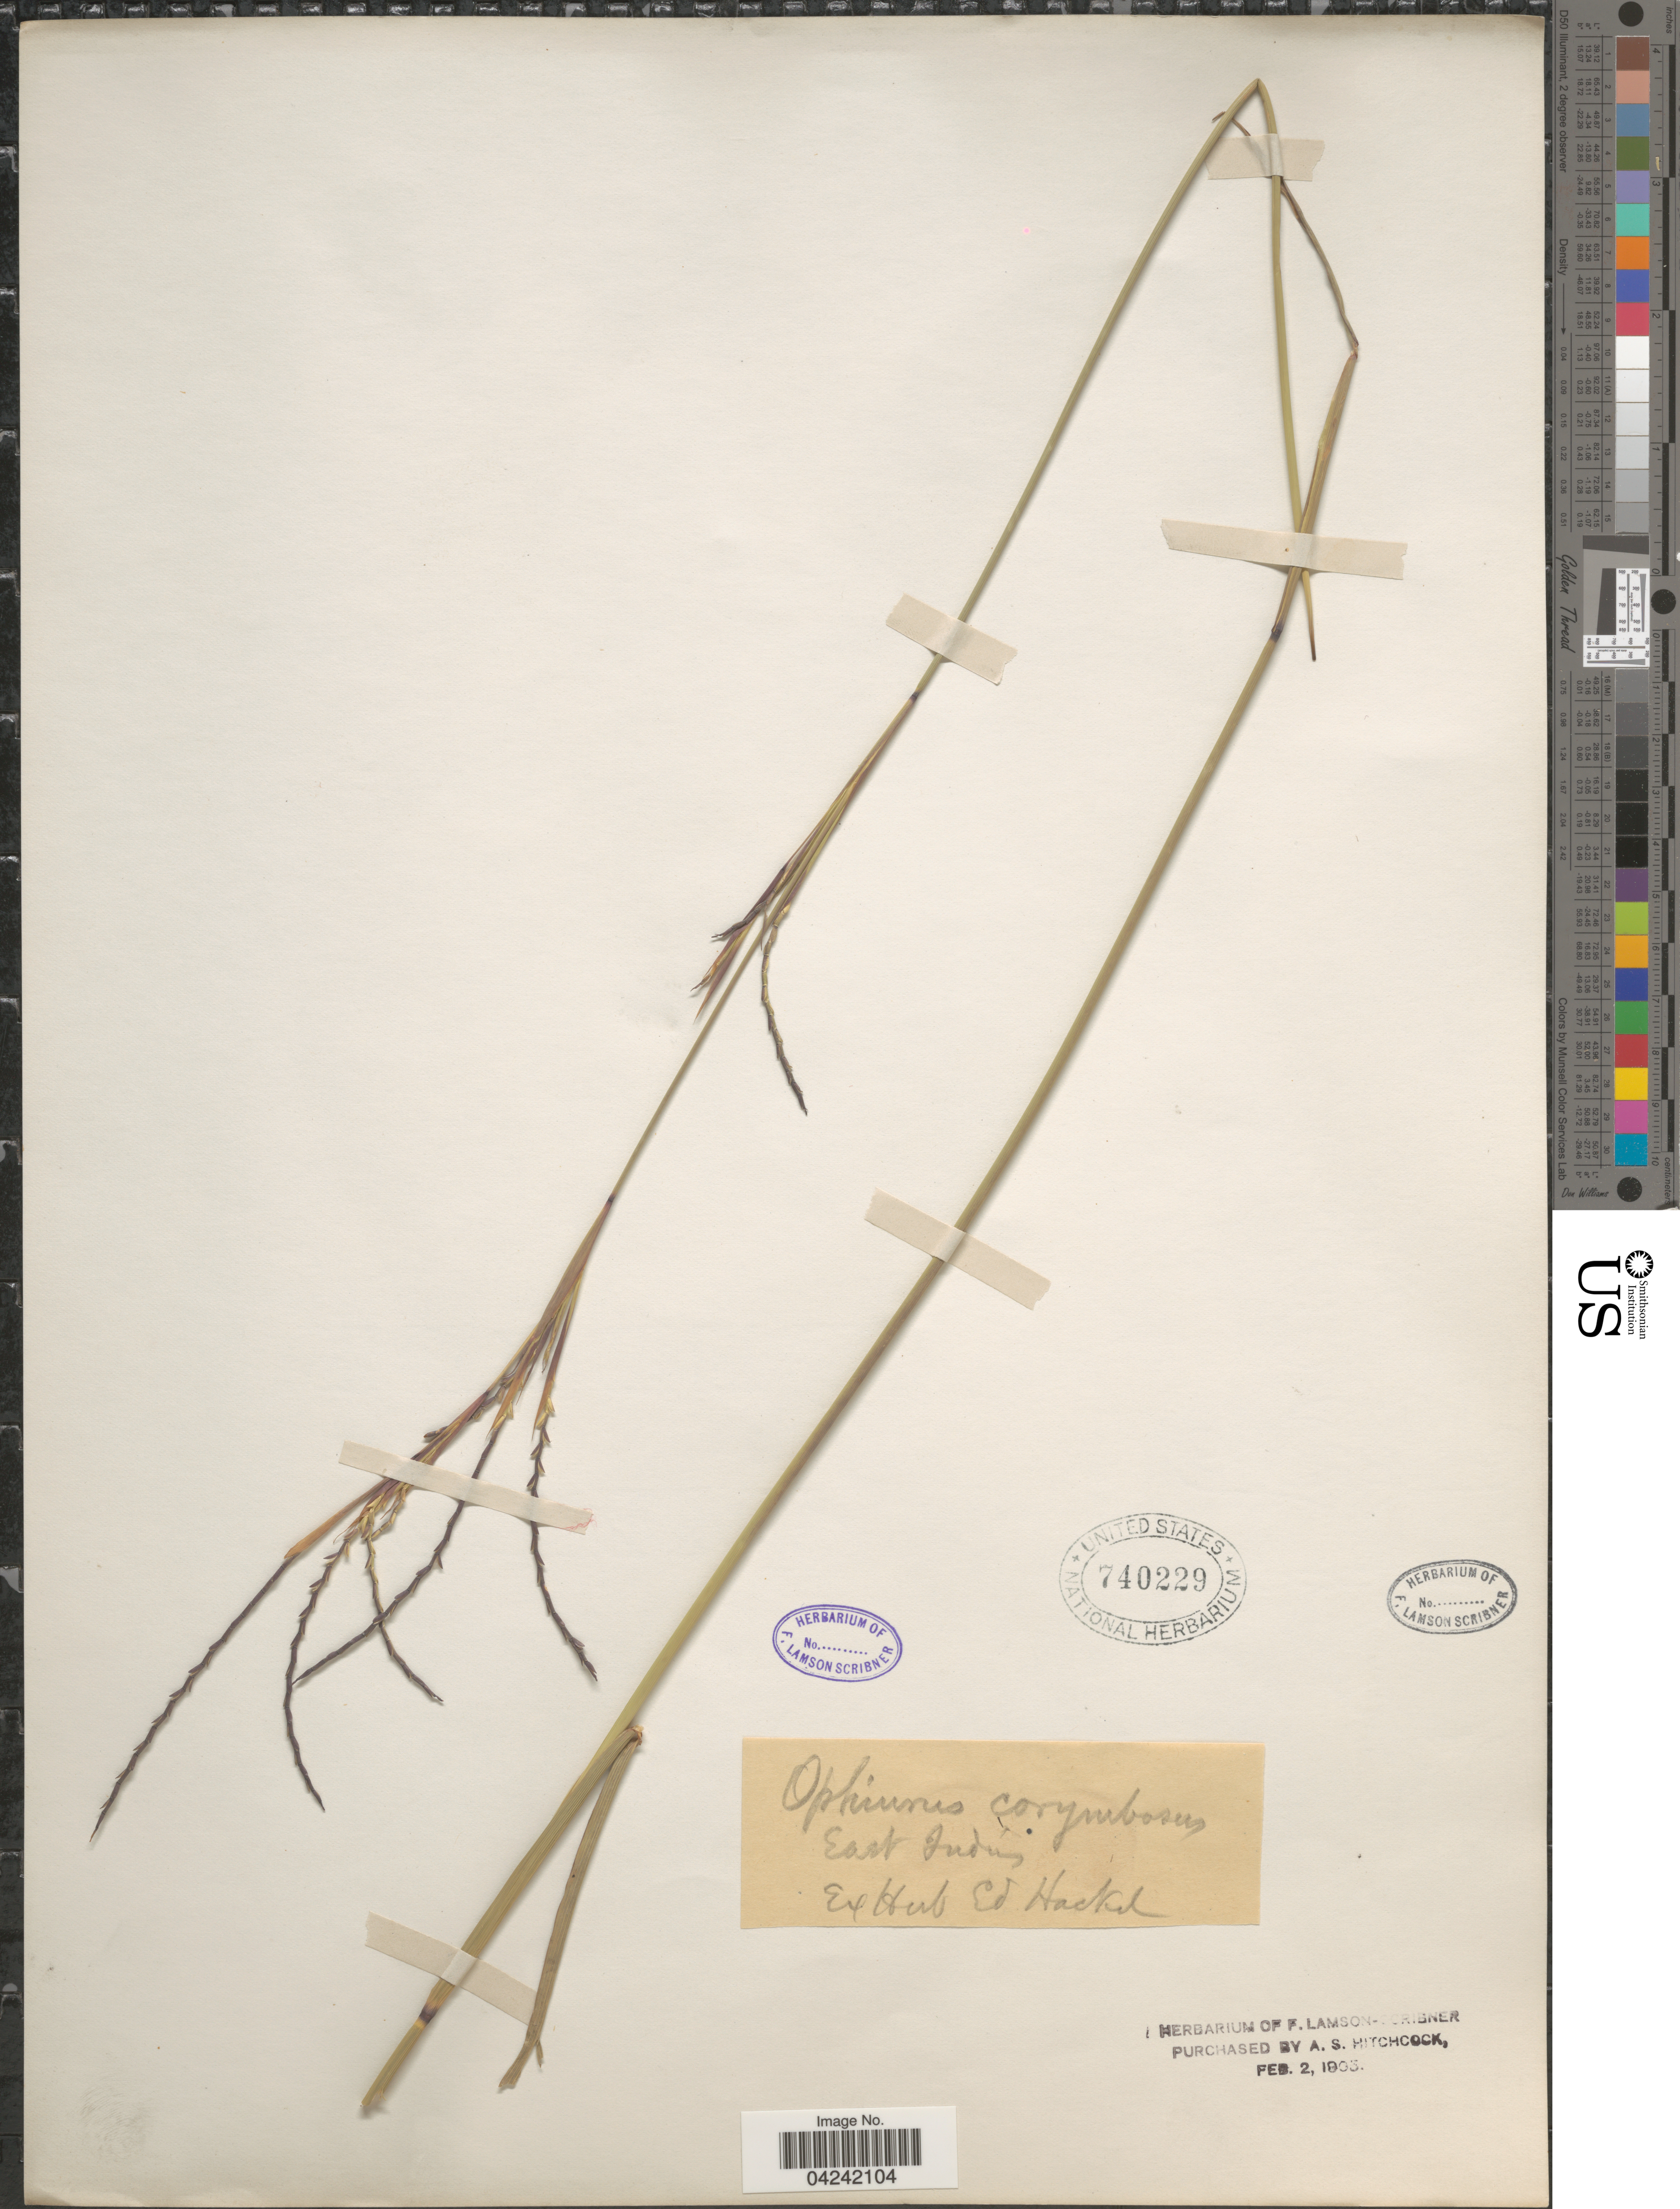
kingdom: Plantae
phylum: Tracheophyta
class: Liliopsida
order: Poales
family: Poaceae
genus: Ophiuros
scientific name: Ophiuros exaltatus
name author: (L.) Kuntze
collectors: ex herb. E. Hackel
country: India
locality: East India.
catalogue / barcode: US 740229